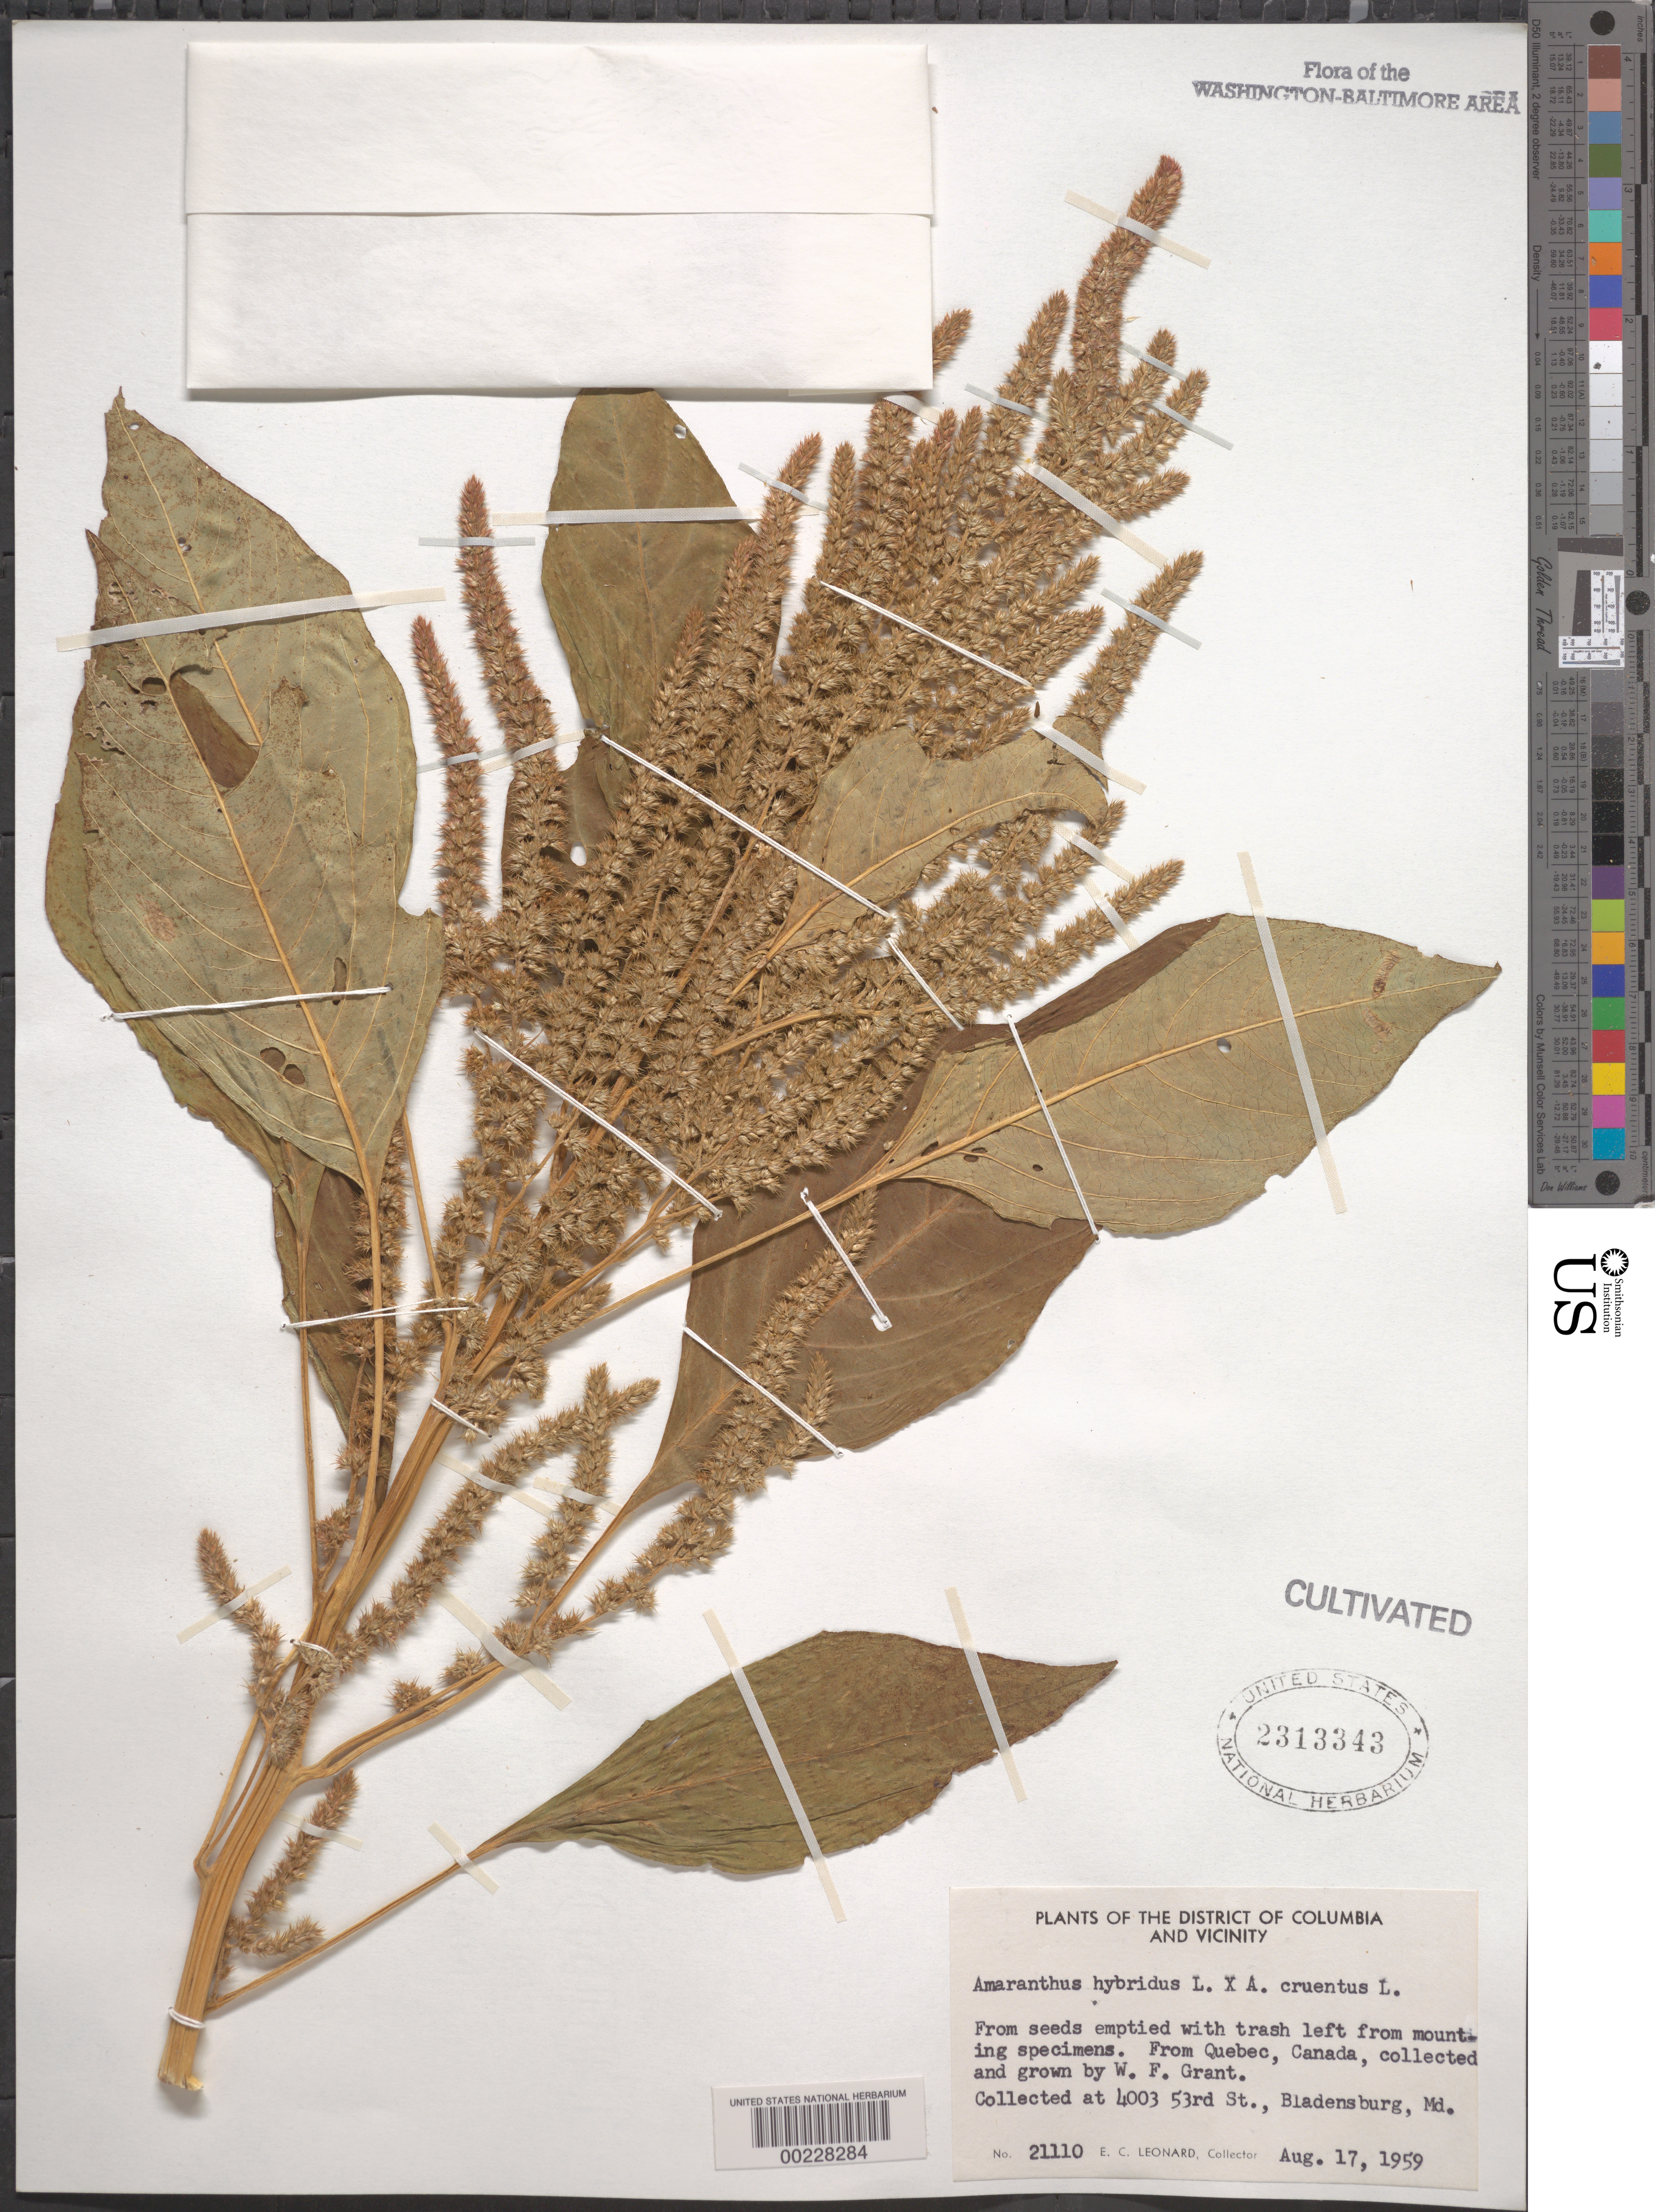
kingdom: Plantae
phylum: Tracheophyta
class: Magnoliopsida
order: Caryophyllales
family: Amaranthaceae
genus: Amaranthus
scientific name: Amaranthus hybridus x A. cruentus L.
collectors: E. C. Leonard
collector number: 21110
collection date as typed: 17 Aug 1959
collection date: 1959-08-17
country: United States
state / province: Maryland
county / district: Prince George's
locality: Bladensburg, Decatur Heights, 4003 53 St, garden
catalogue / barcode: US 2313343